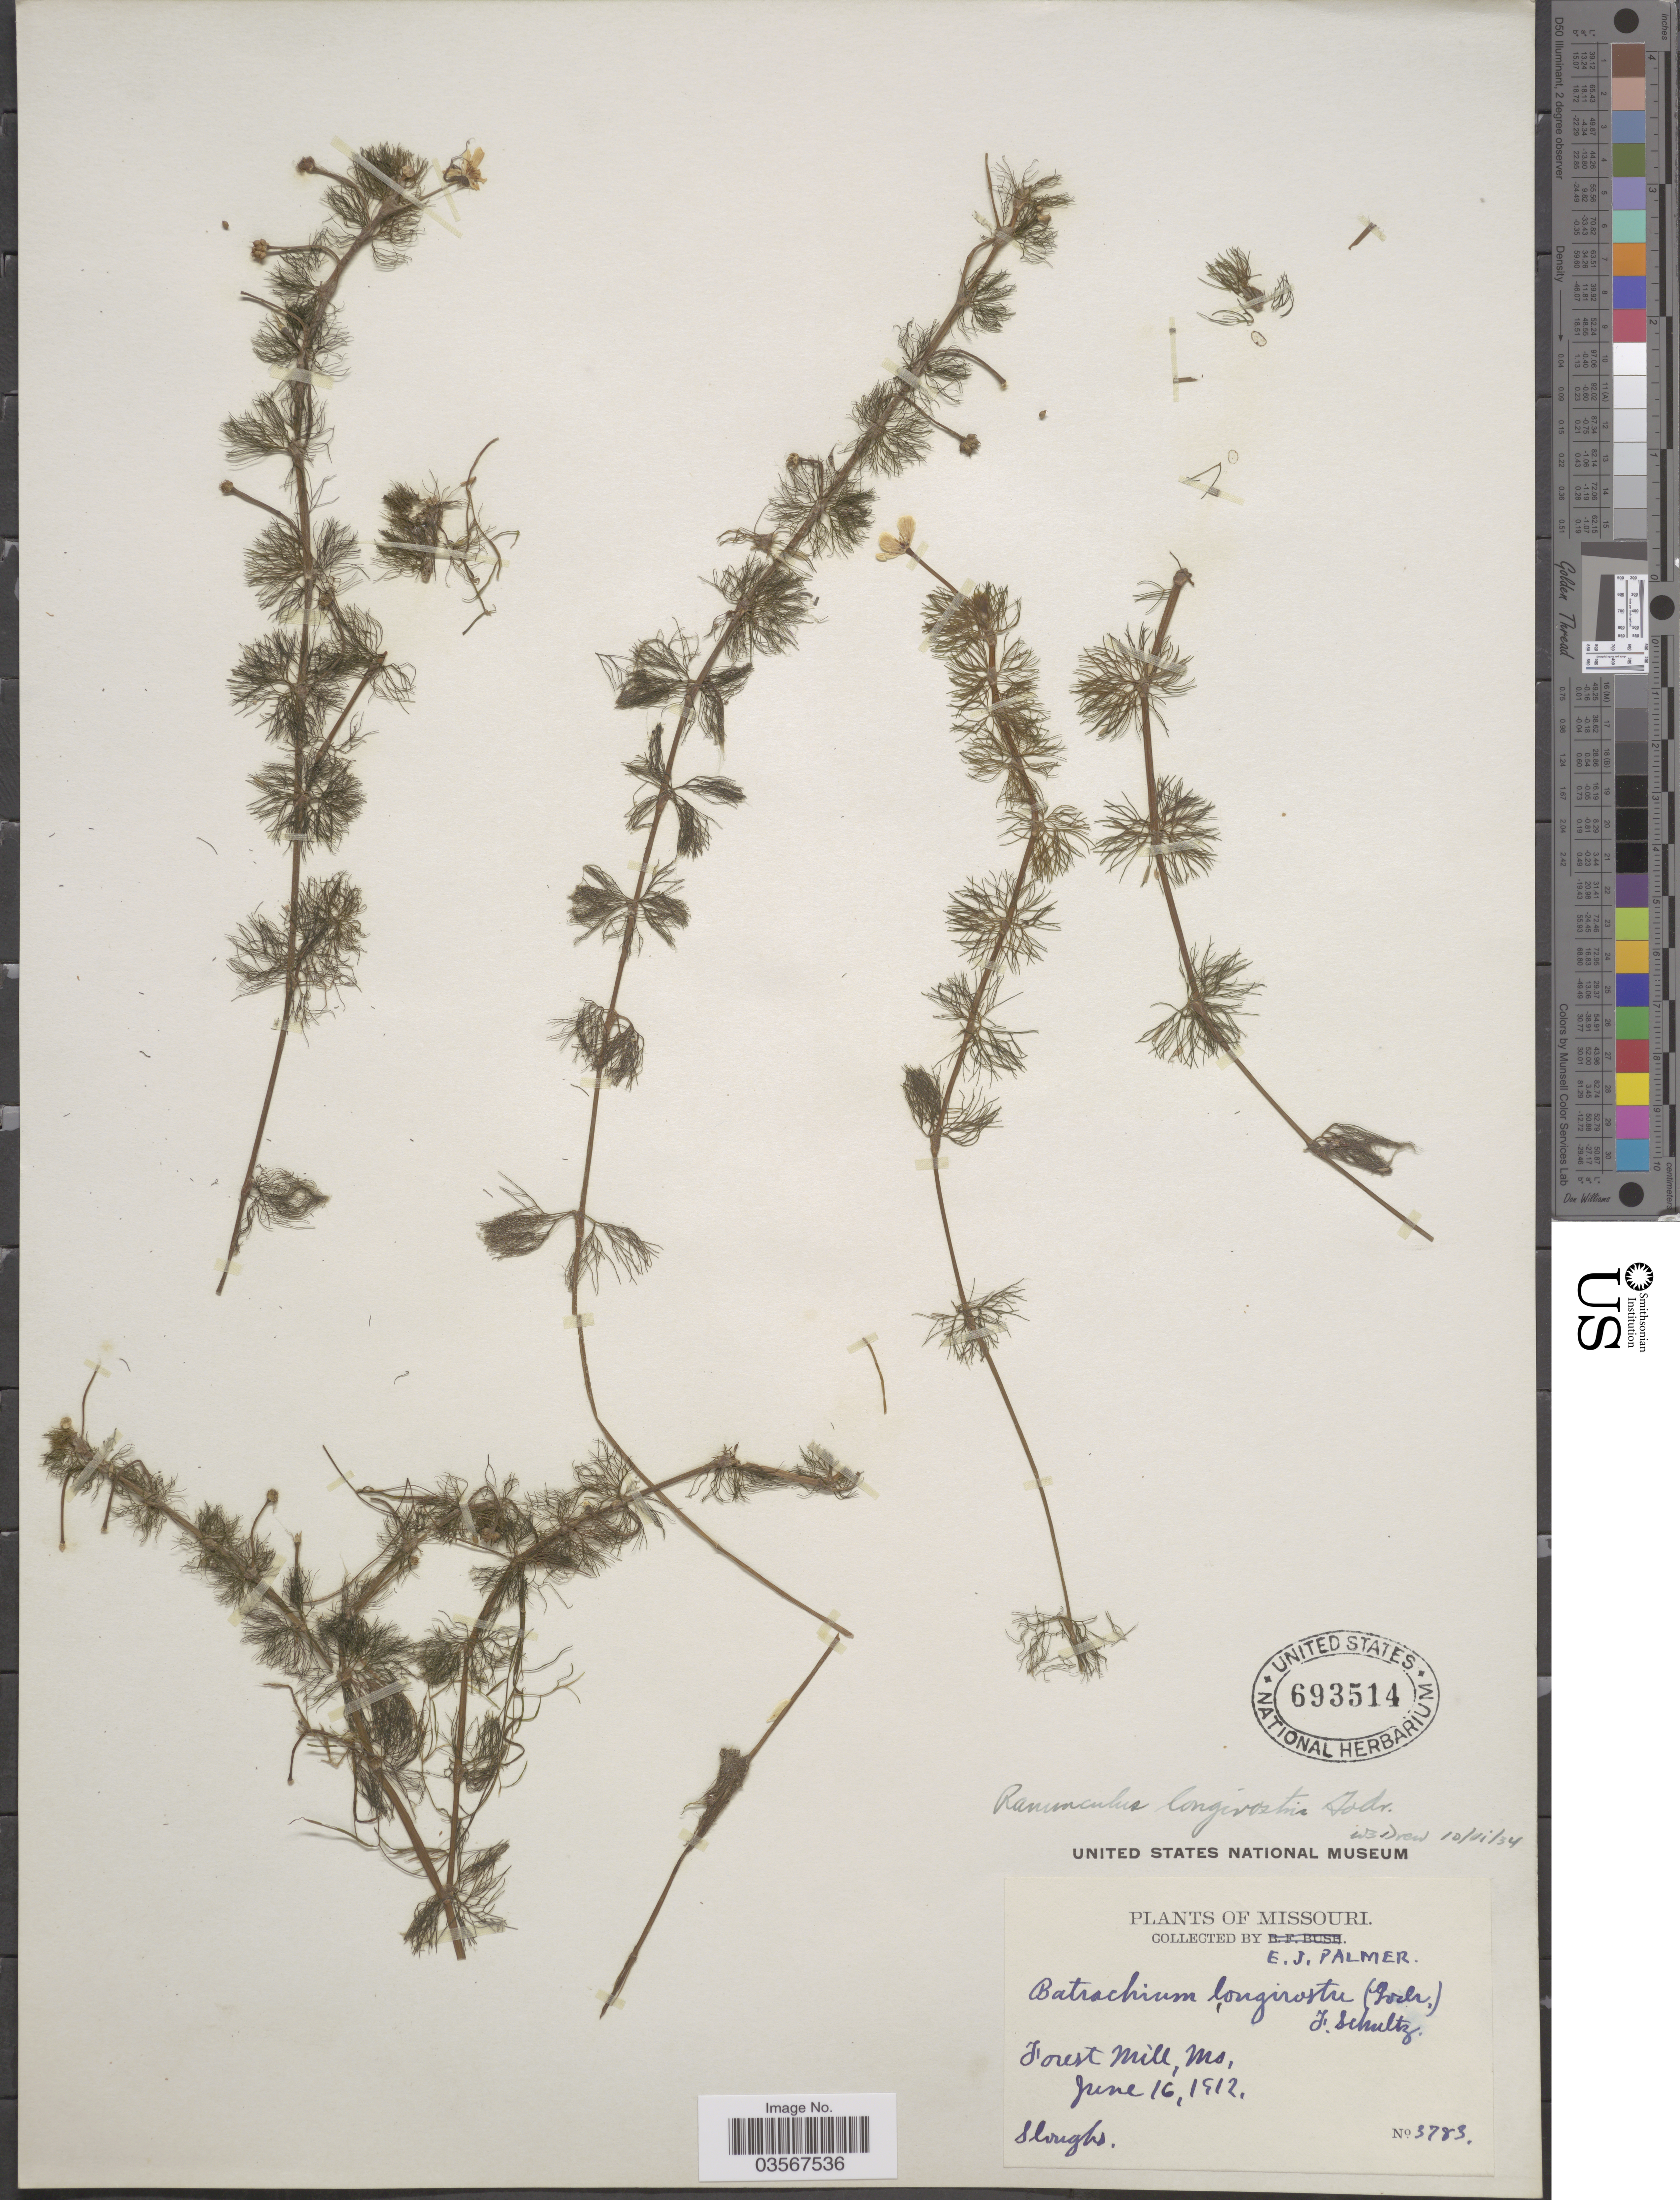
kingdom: Plantae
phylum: Tracheophyta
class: Magnoliopsida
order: Ranunculales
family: Ranunculaceae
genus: Ranunculus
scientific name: Ranunculus longirostris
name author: Godr.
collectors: E. J. Palmer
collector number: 3783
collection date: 1912-06-16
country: United States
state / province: Missouri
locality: Forest Mill.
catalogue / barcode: US 693514